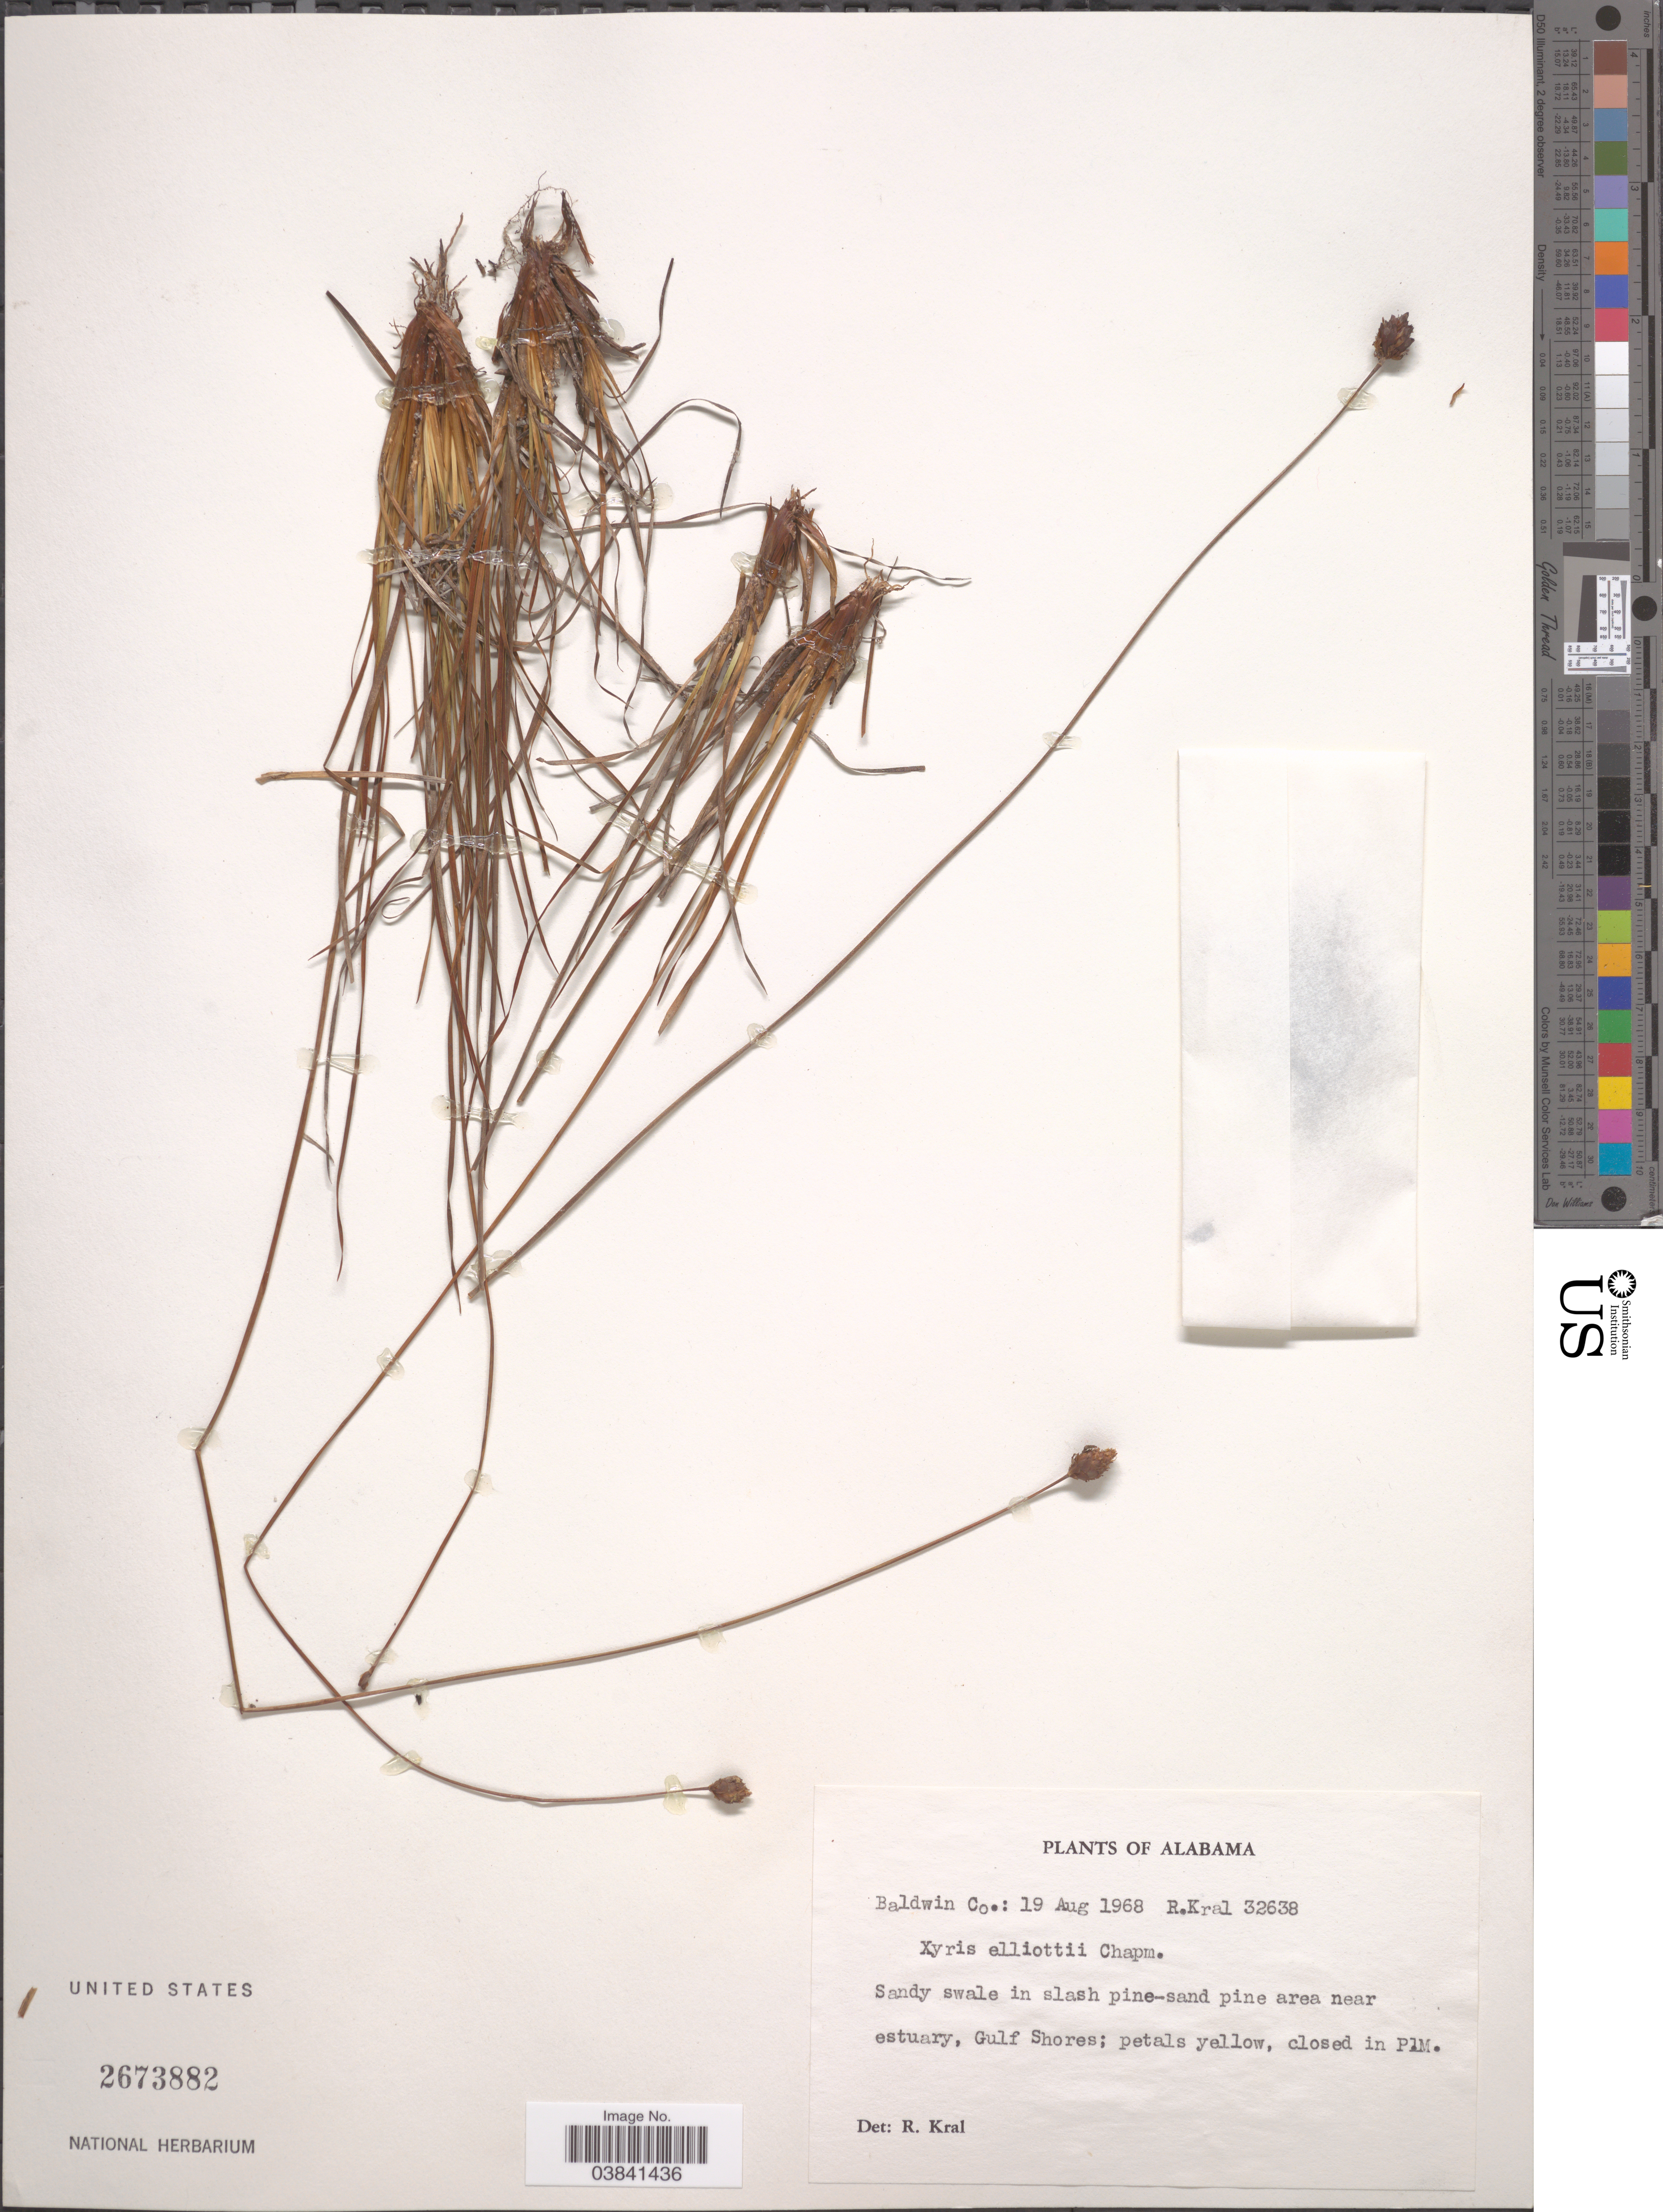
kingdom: Plantae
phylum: Tracheophyta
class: Liliopsida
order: Poales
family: Xyridaceae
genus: Xyris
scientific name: Xyris elliottii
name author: Chapm.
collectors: R. Kral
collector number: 32638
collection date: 1968-08-19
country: United States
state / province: Alabama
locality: Near estuary, Gulf Shores.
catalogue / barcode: US 2673882